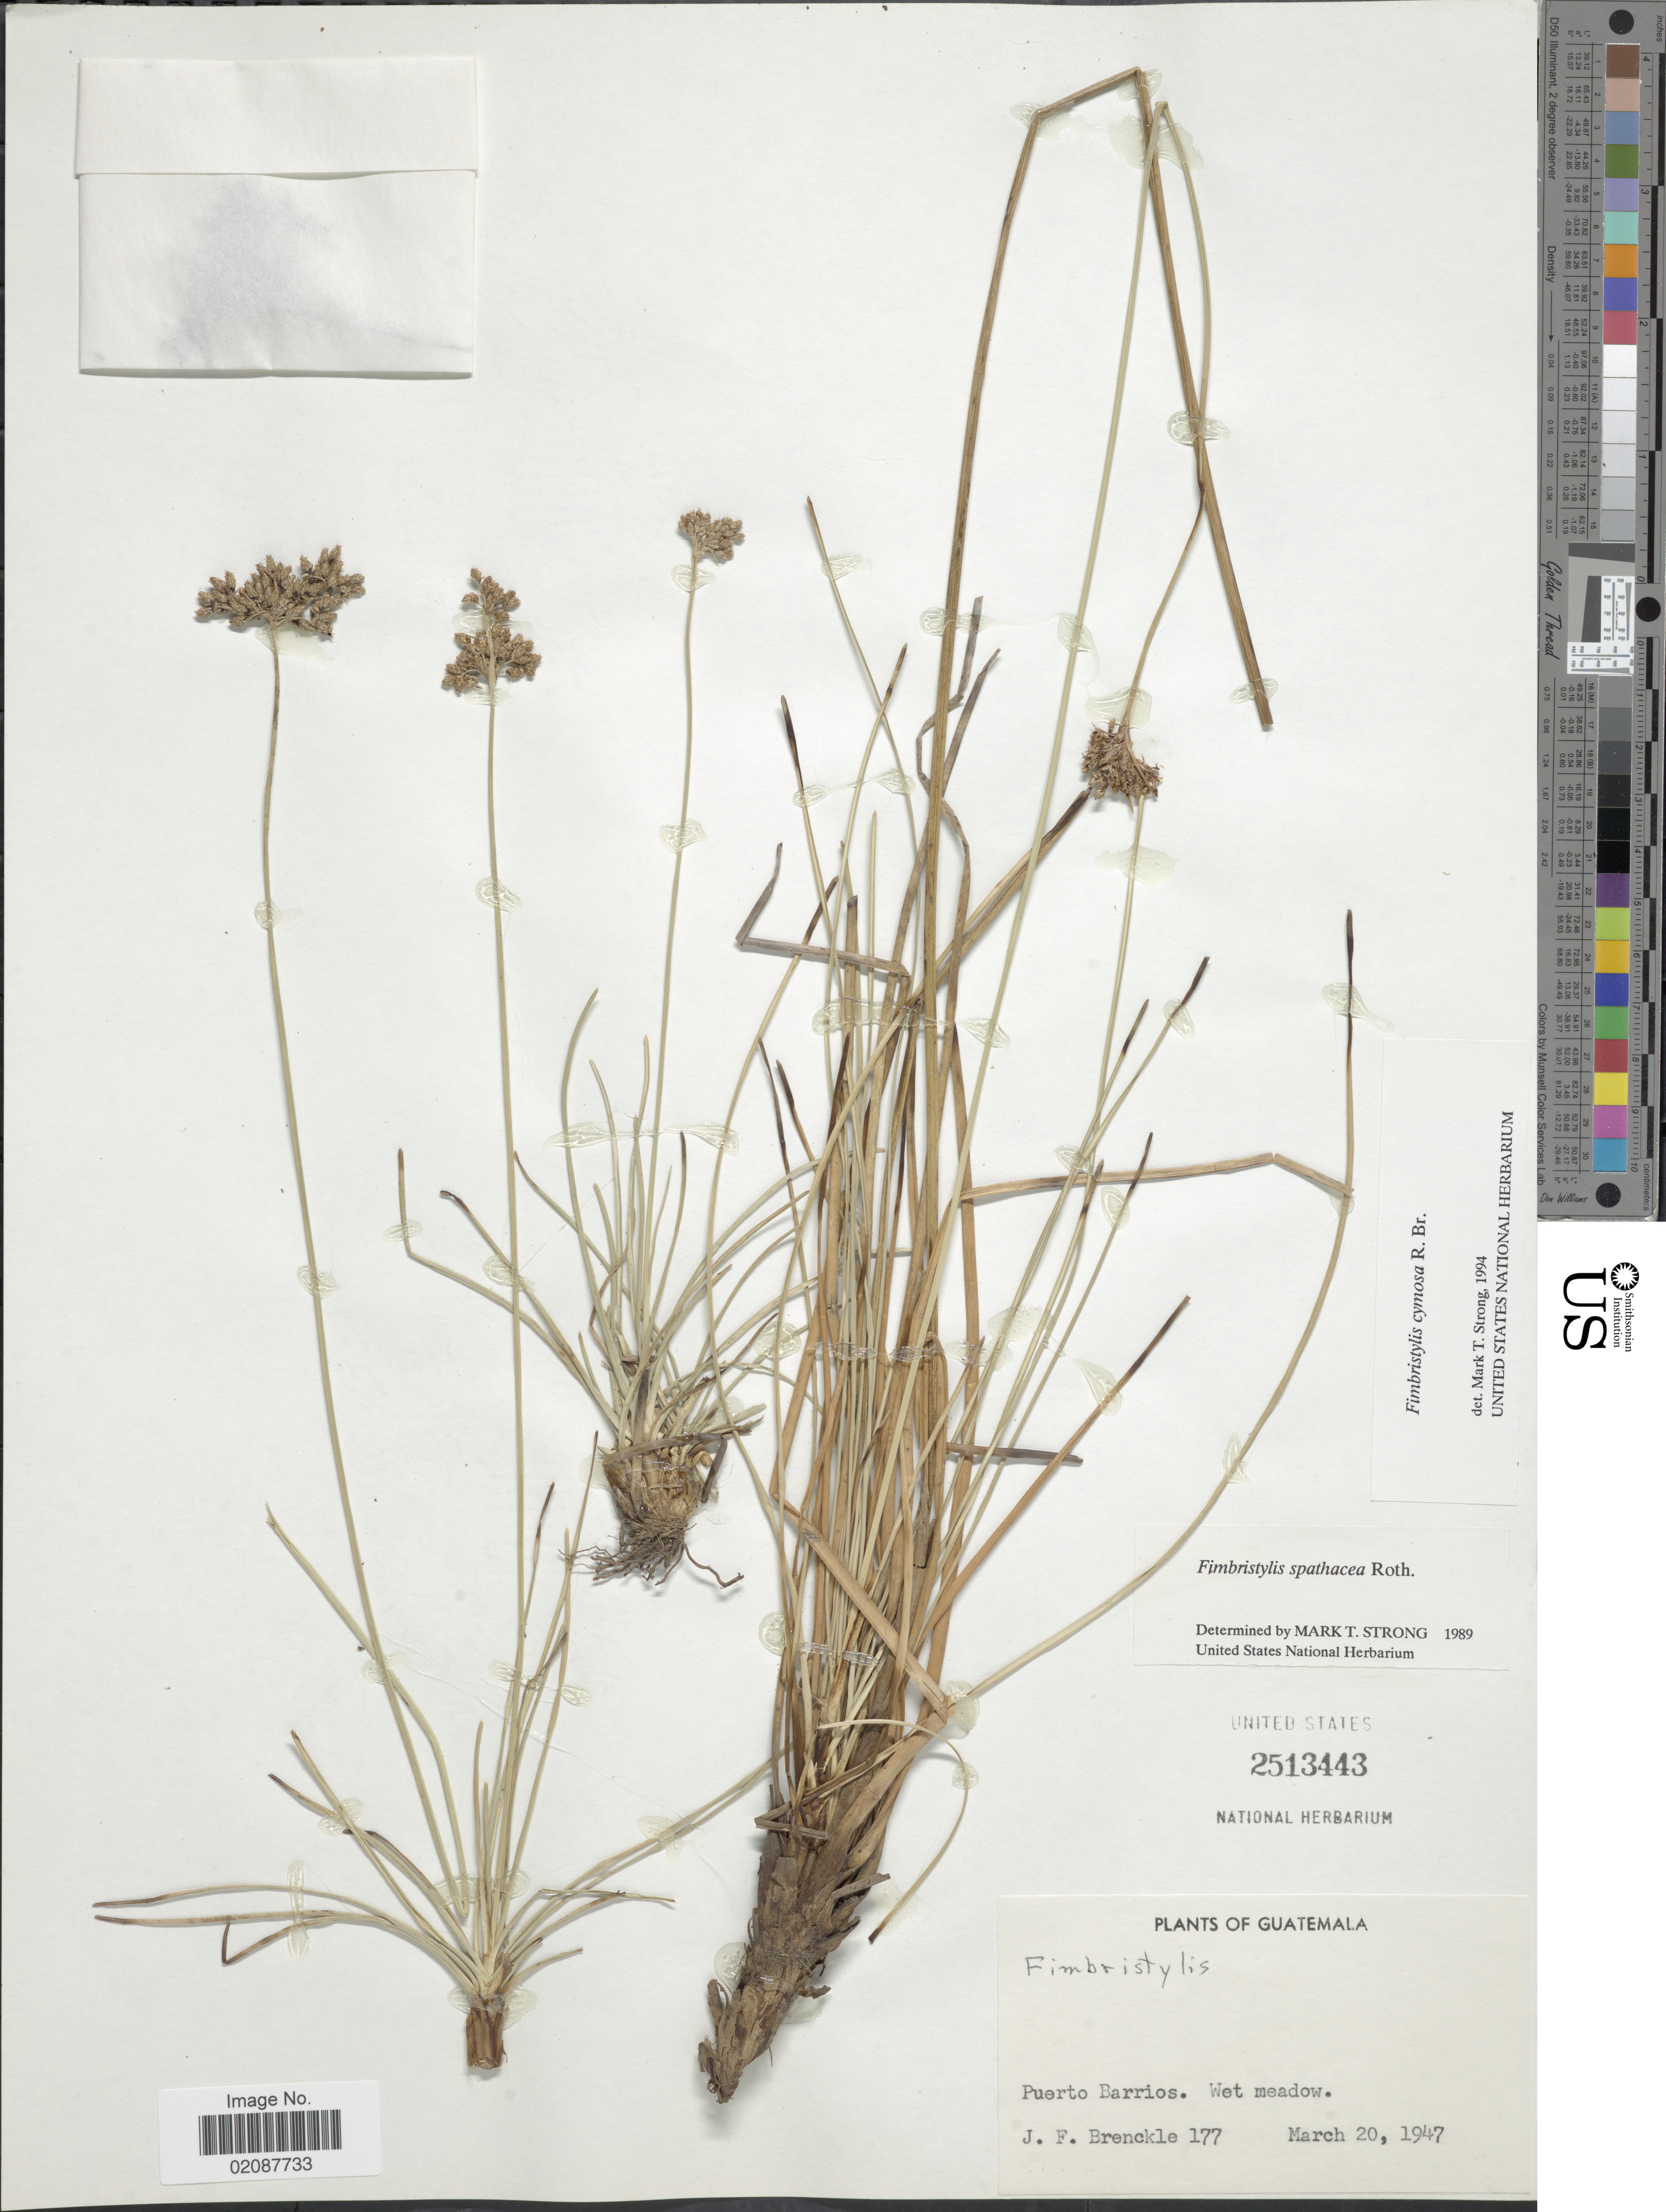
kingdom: Plantae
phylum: Tracheophyta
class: Liliopsida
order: Poales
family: Cyperaceae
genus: Fimbristylis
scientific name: Fimbristylis cymosa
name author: R. Br.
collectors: J. Brenckle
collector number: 177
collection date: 1947-03-20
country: Guatemala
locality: Puerto Barrios, wet meadow.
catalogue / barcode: US 2513443